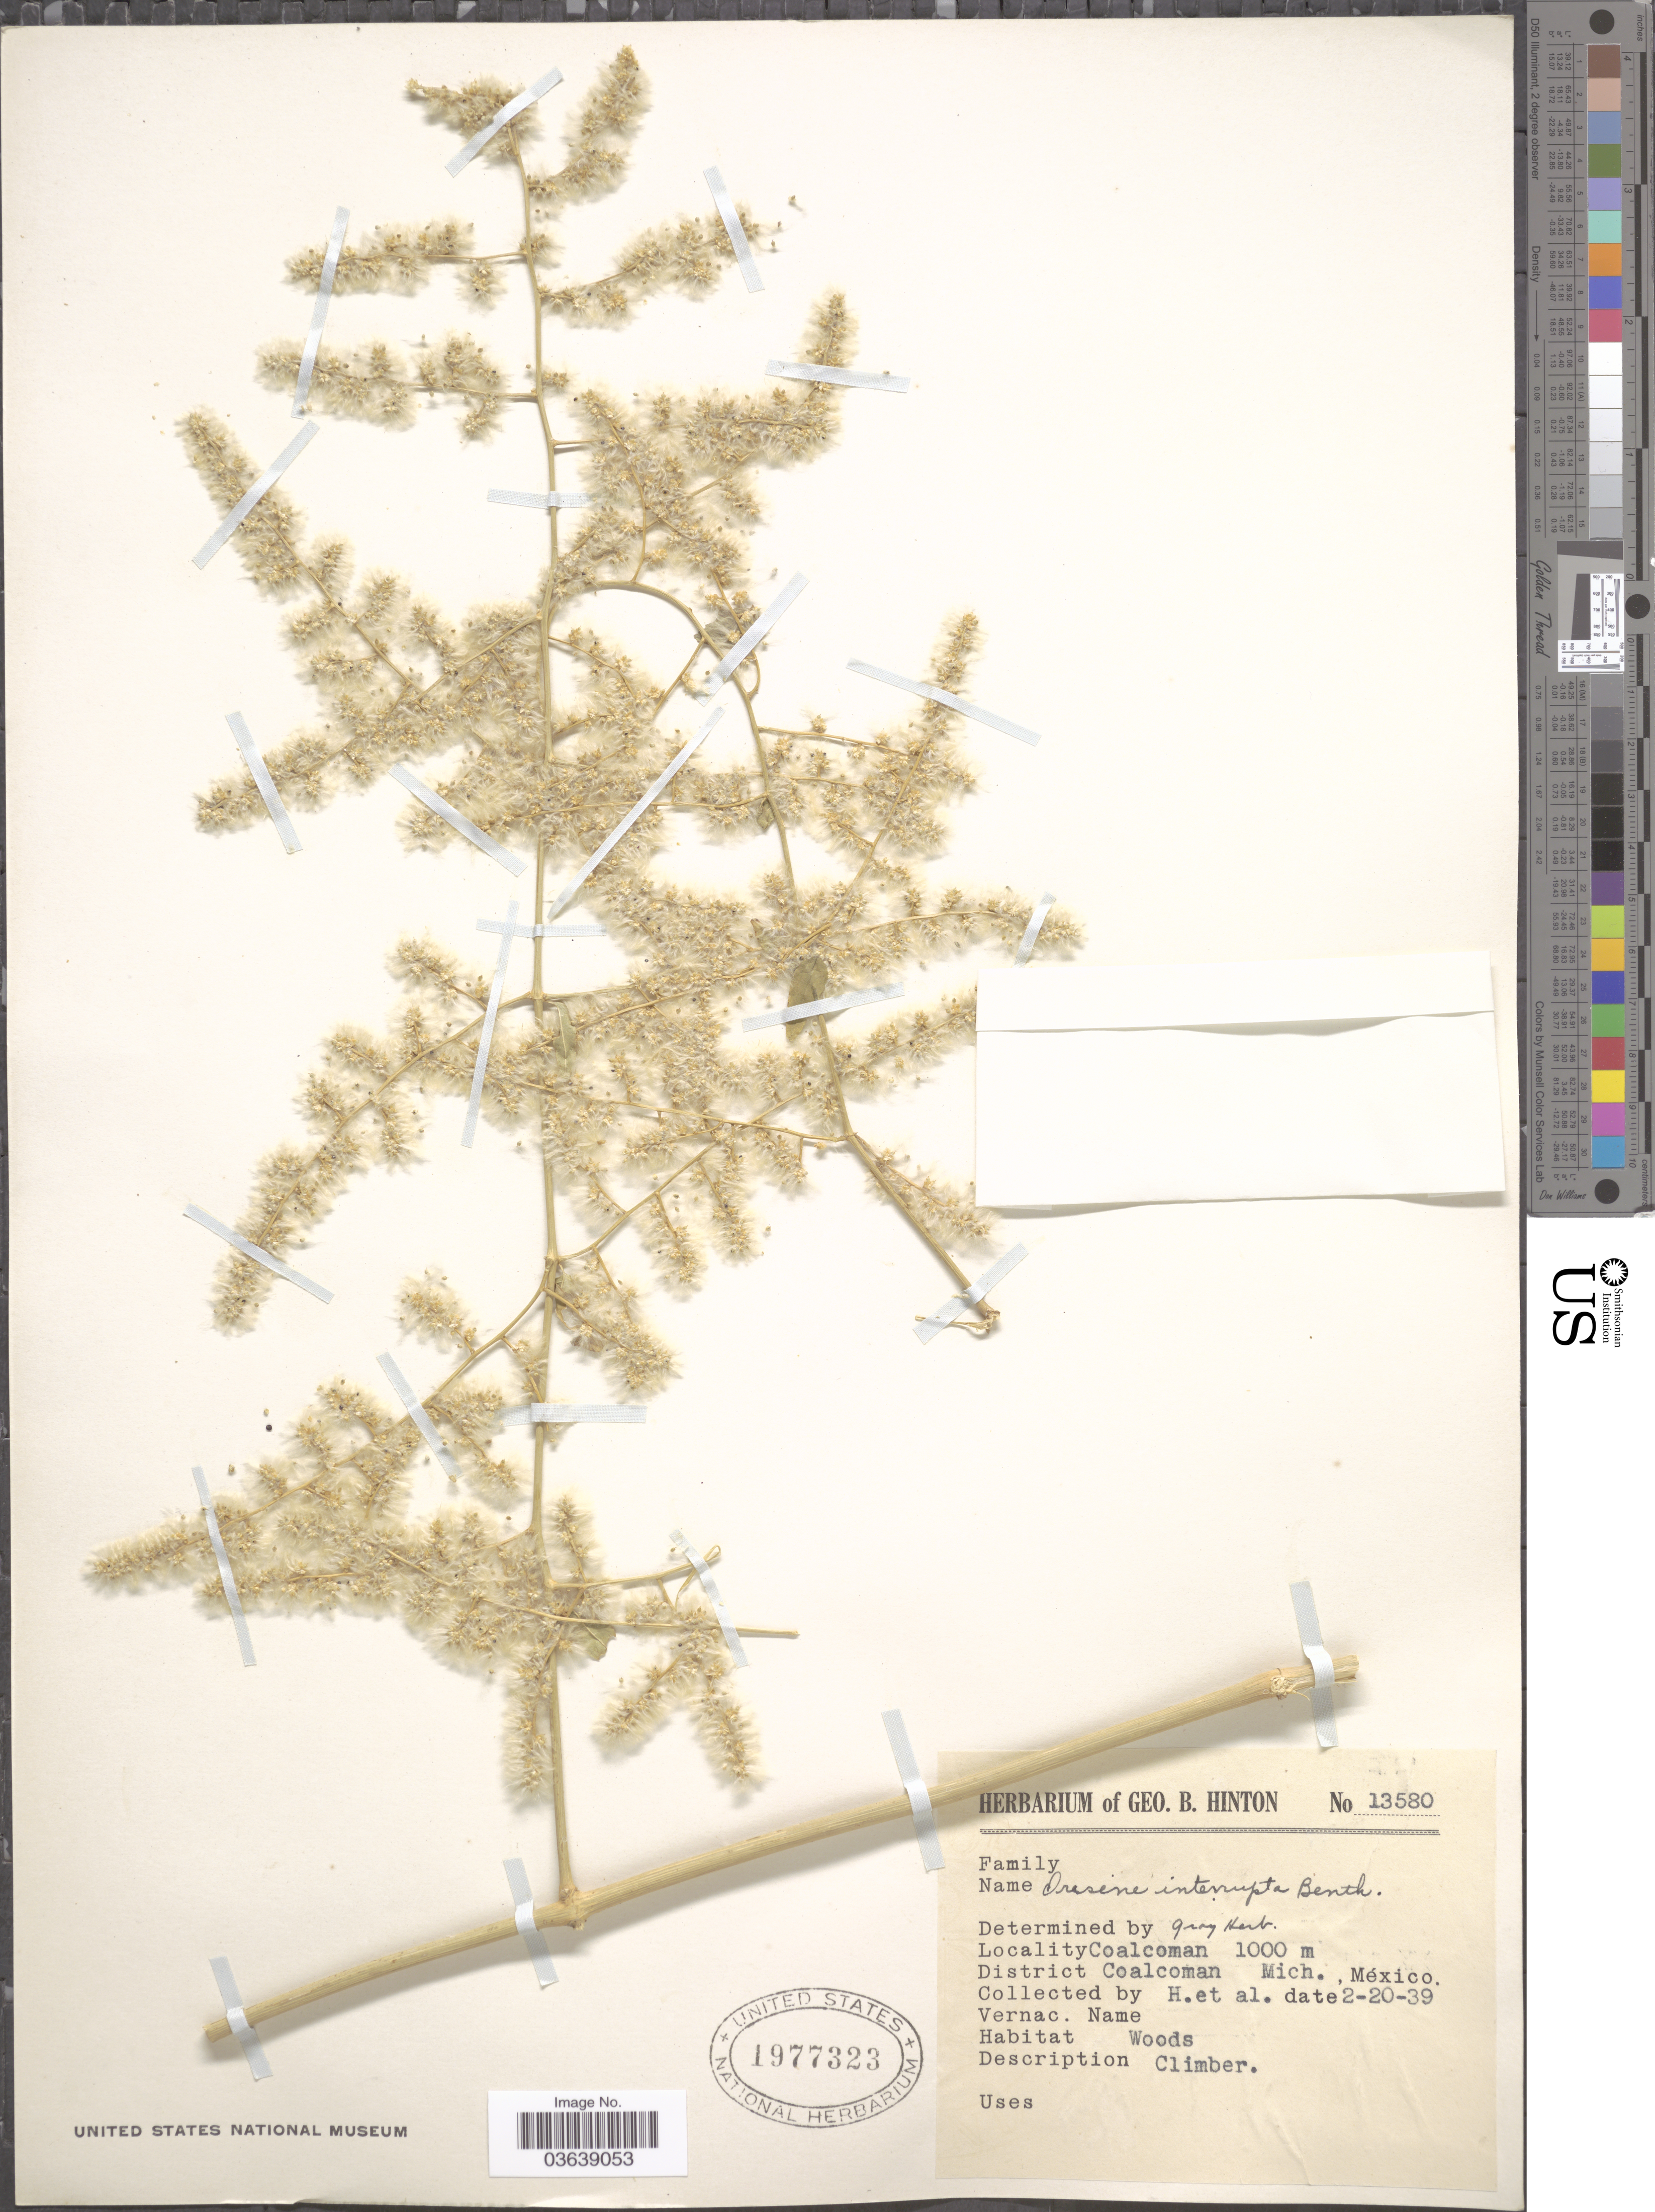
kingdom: Plantae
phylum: Tracheophyta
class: Magnoliopsida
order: Caryophyllales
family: Amaranthaceae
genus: Iresine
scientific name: Iresine interrupta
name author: Benth.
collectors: G. B. Hinton & et al.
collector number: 13580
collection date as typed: Transcribed d/m/y: 20/2/39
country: Mexico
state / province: Michoacán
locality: Coalcoman. District Coalcoman.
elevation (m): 1000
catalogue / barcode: US 1977323